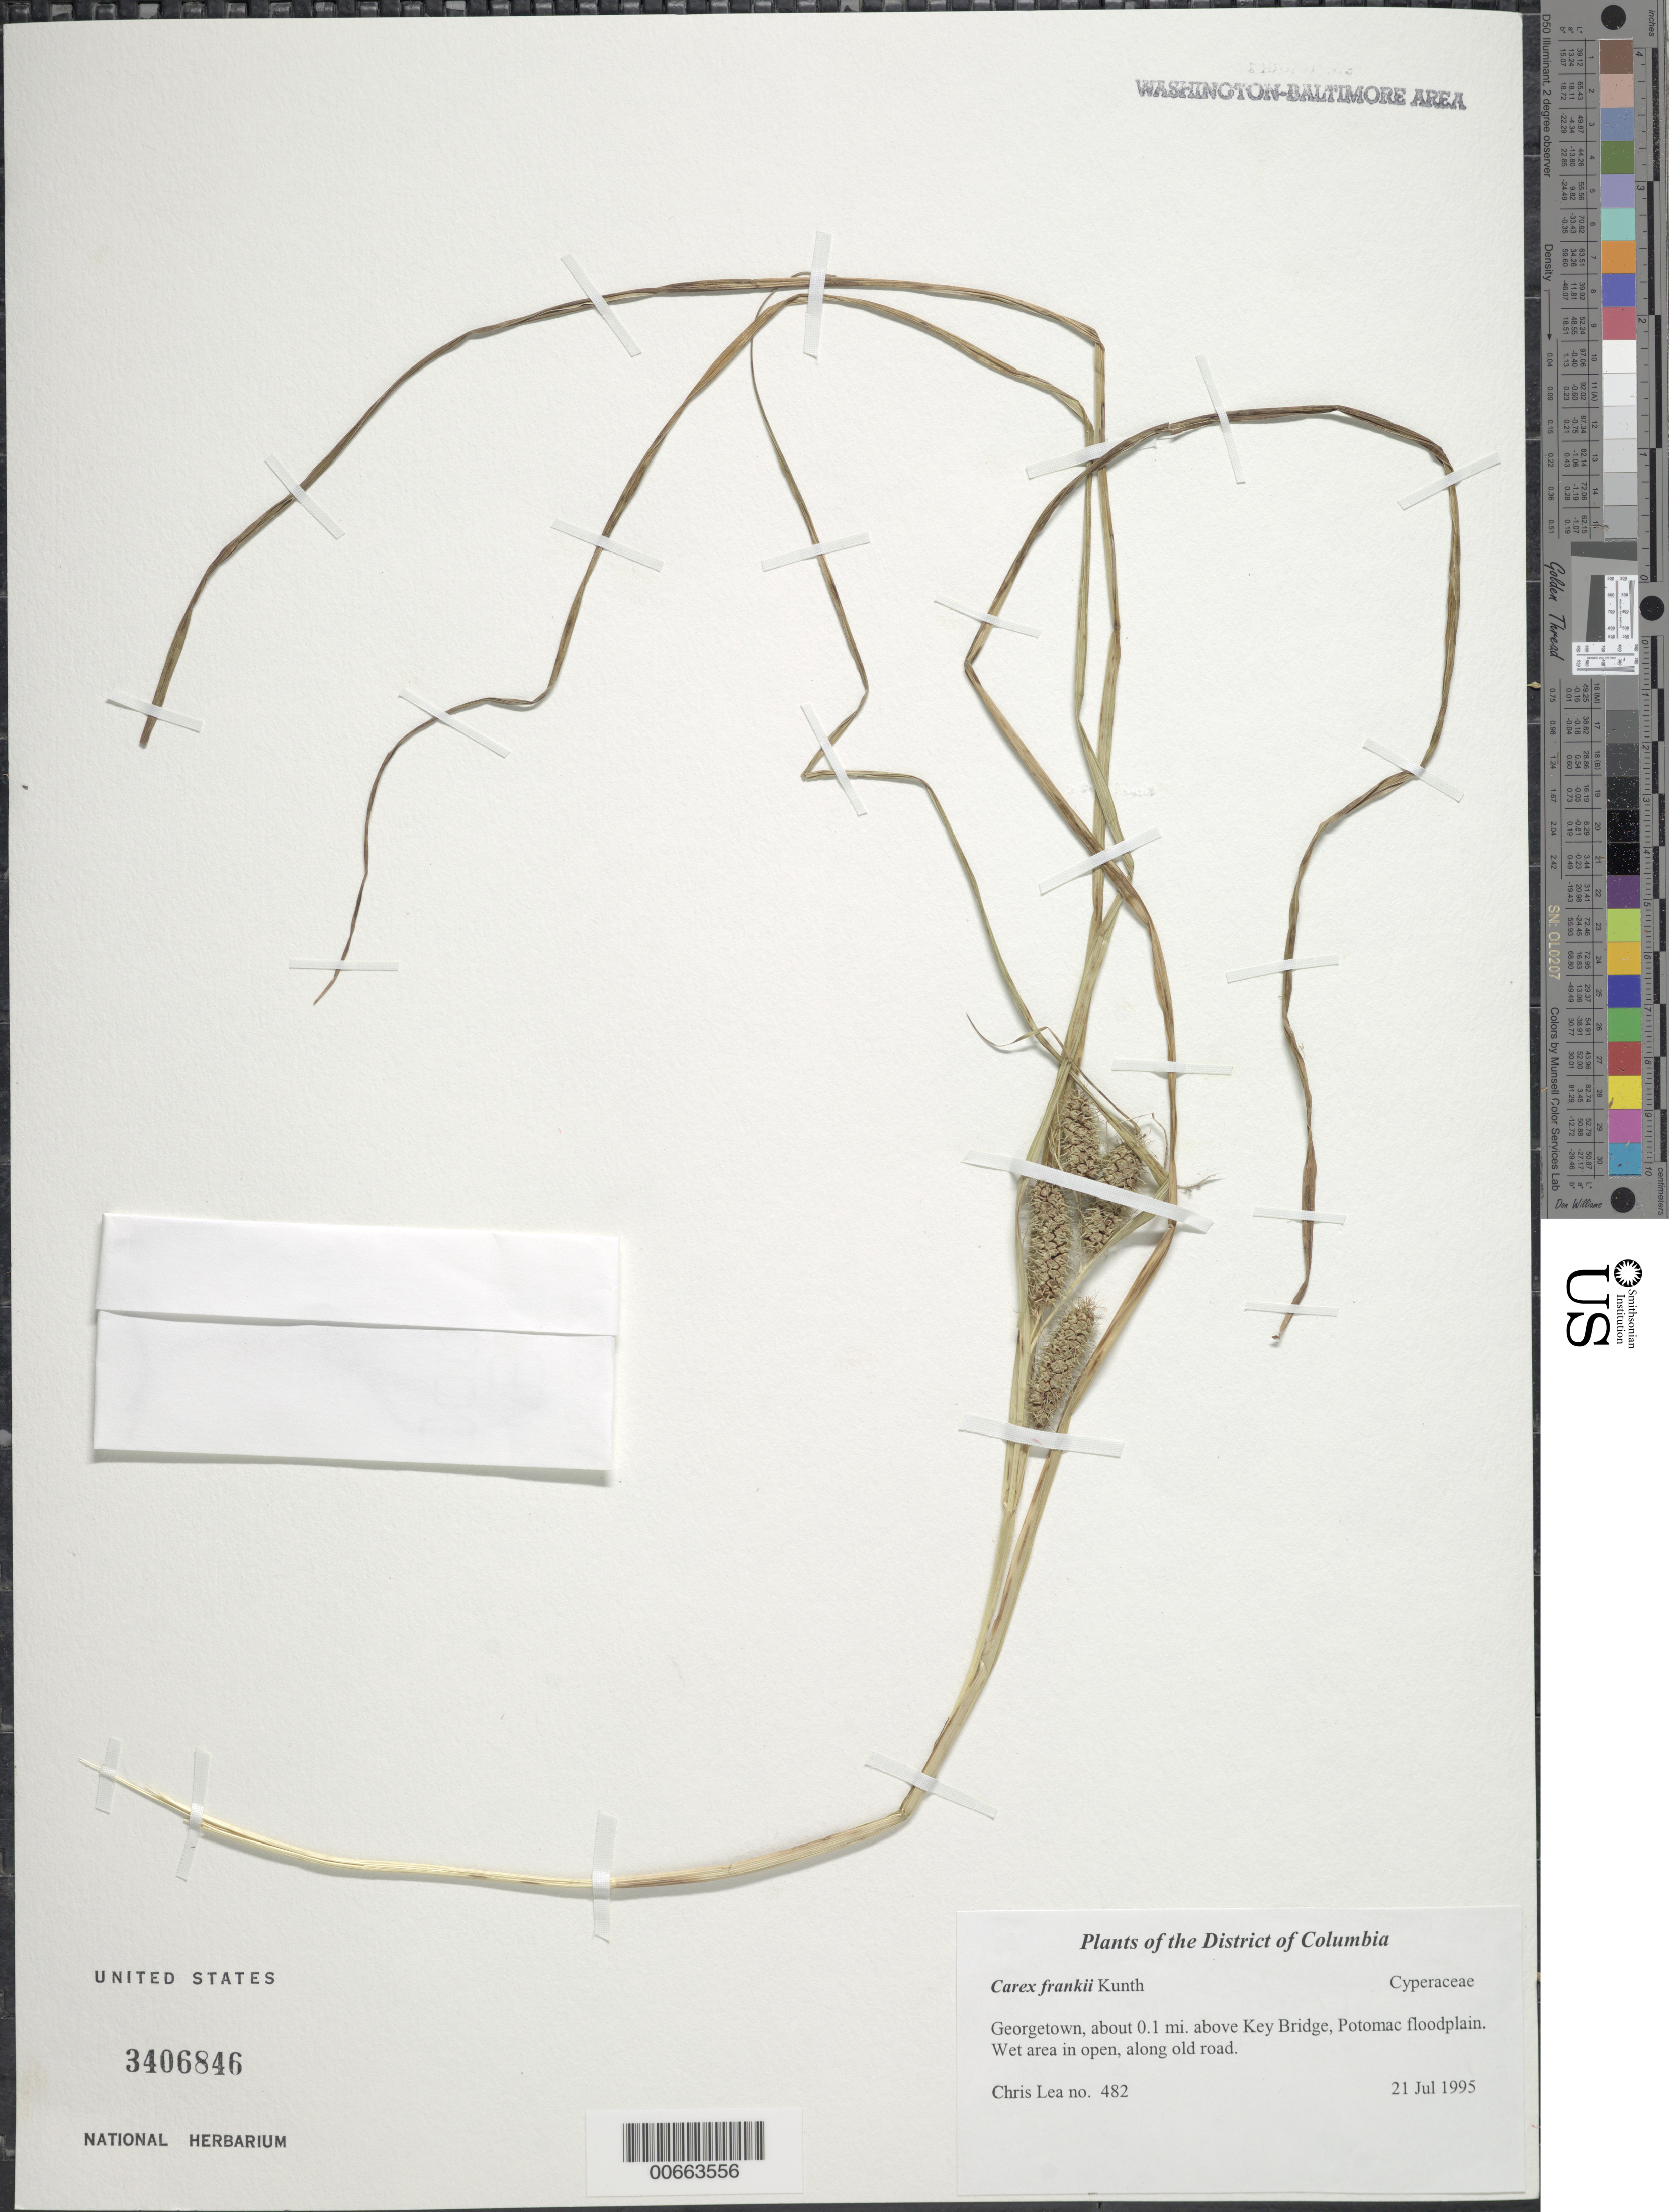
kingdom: Plantae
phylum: Tracheophyta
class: Liliopsida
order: Poales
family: Cyperaceae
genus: Carex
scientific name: Carex frankii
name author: Kunth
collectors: C. Lea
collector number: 482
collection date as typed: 21 Jul 1995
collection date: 1995-07-21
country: United States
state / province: District of Columbia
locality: Georgetown, about 0.1 mi. above Key Bridge, Potomac floodplain.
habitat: Wet area in open, along old road.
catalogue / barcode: US 3406846